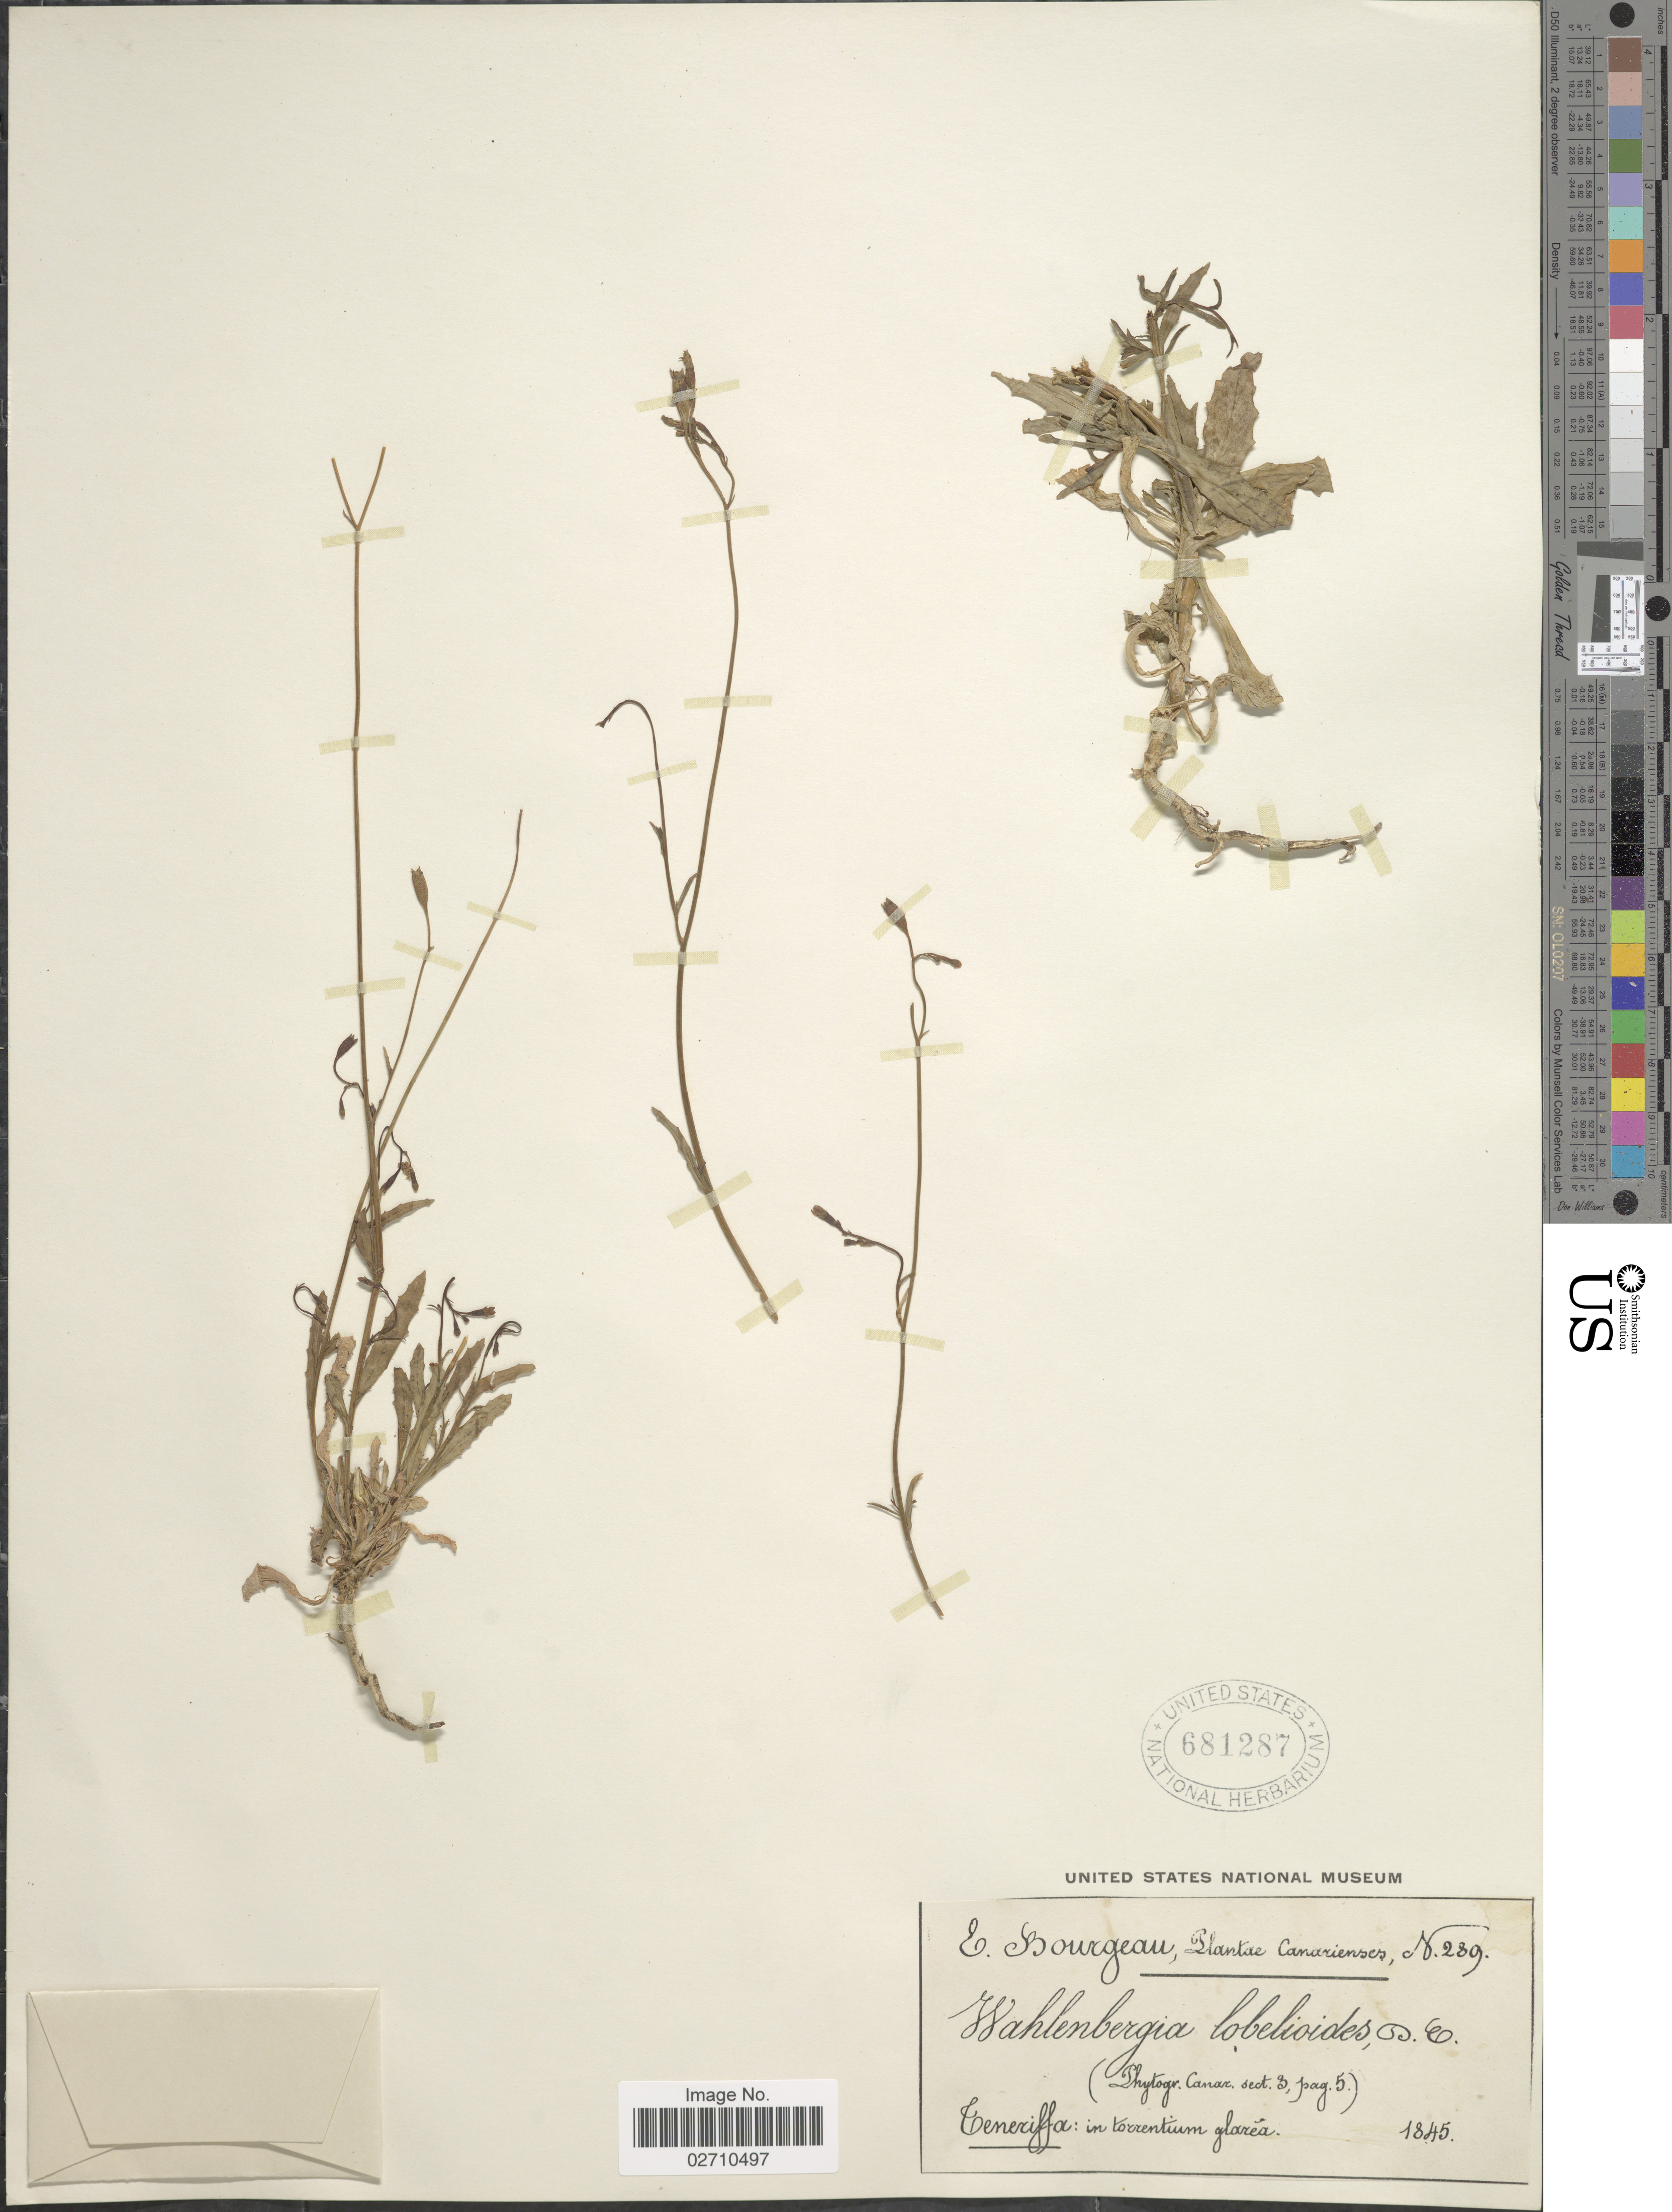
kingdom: Plantae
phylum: Tracheophyta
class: Magnoliopsida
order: Asterales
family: Campanulaceae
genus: Wahlenbergia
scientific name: Wahlenbergia lobelioides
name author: (L. f.) Link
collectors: E. Bourgeau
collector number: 289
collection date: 1845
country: Spain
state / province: Canarias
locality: Canarienses. Teneriffa: in torrentium glarea.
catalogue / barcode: US 681287